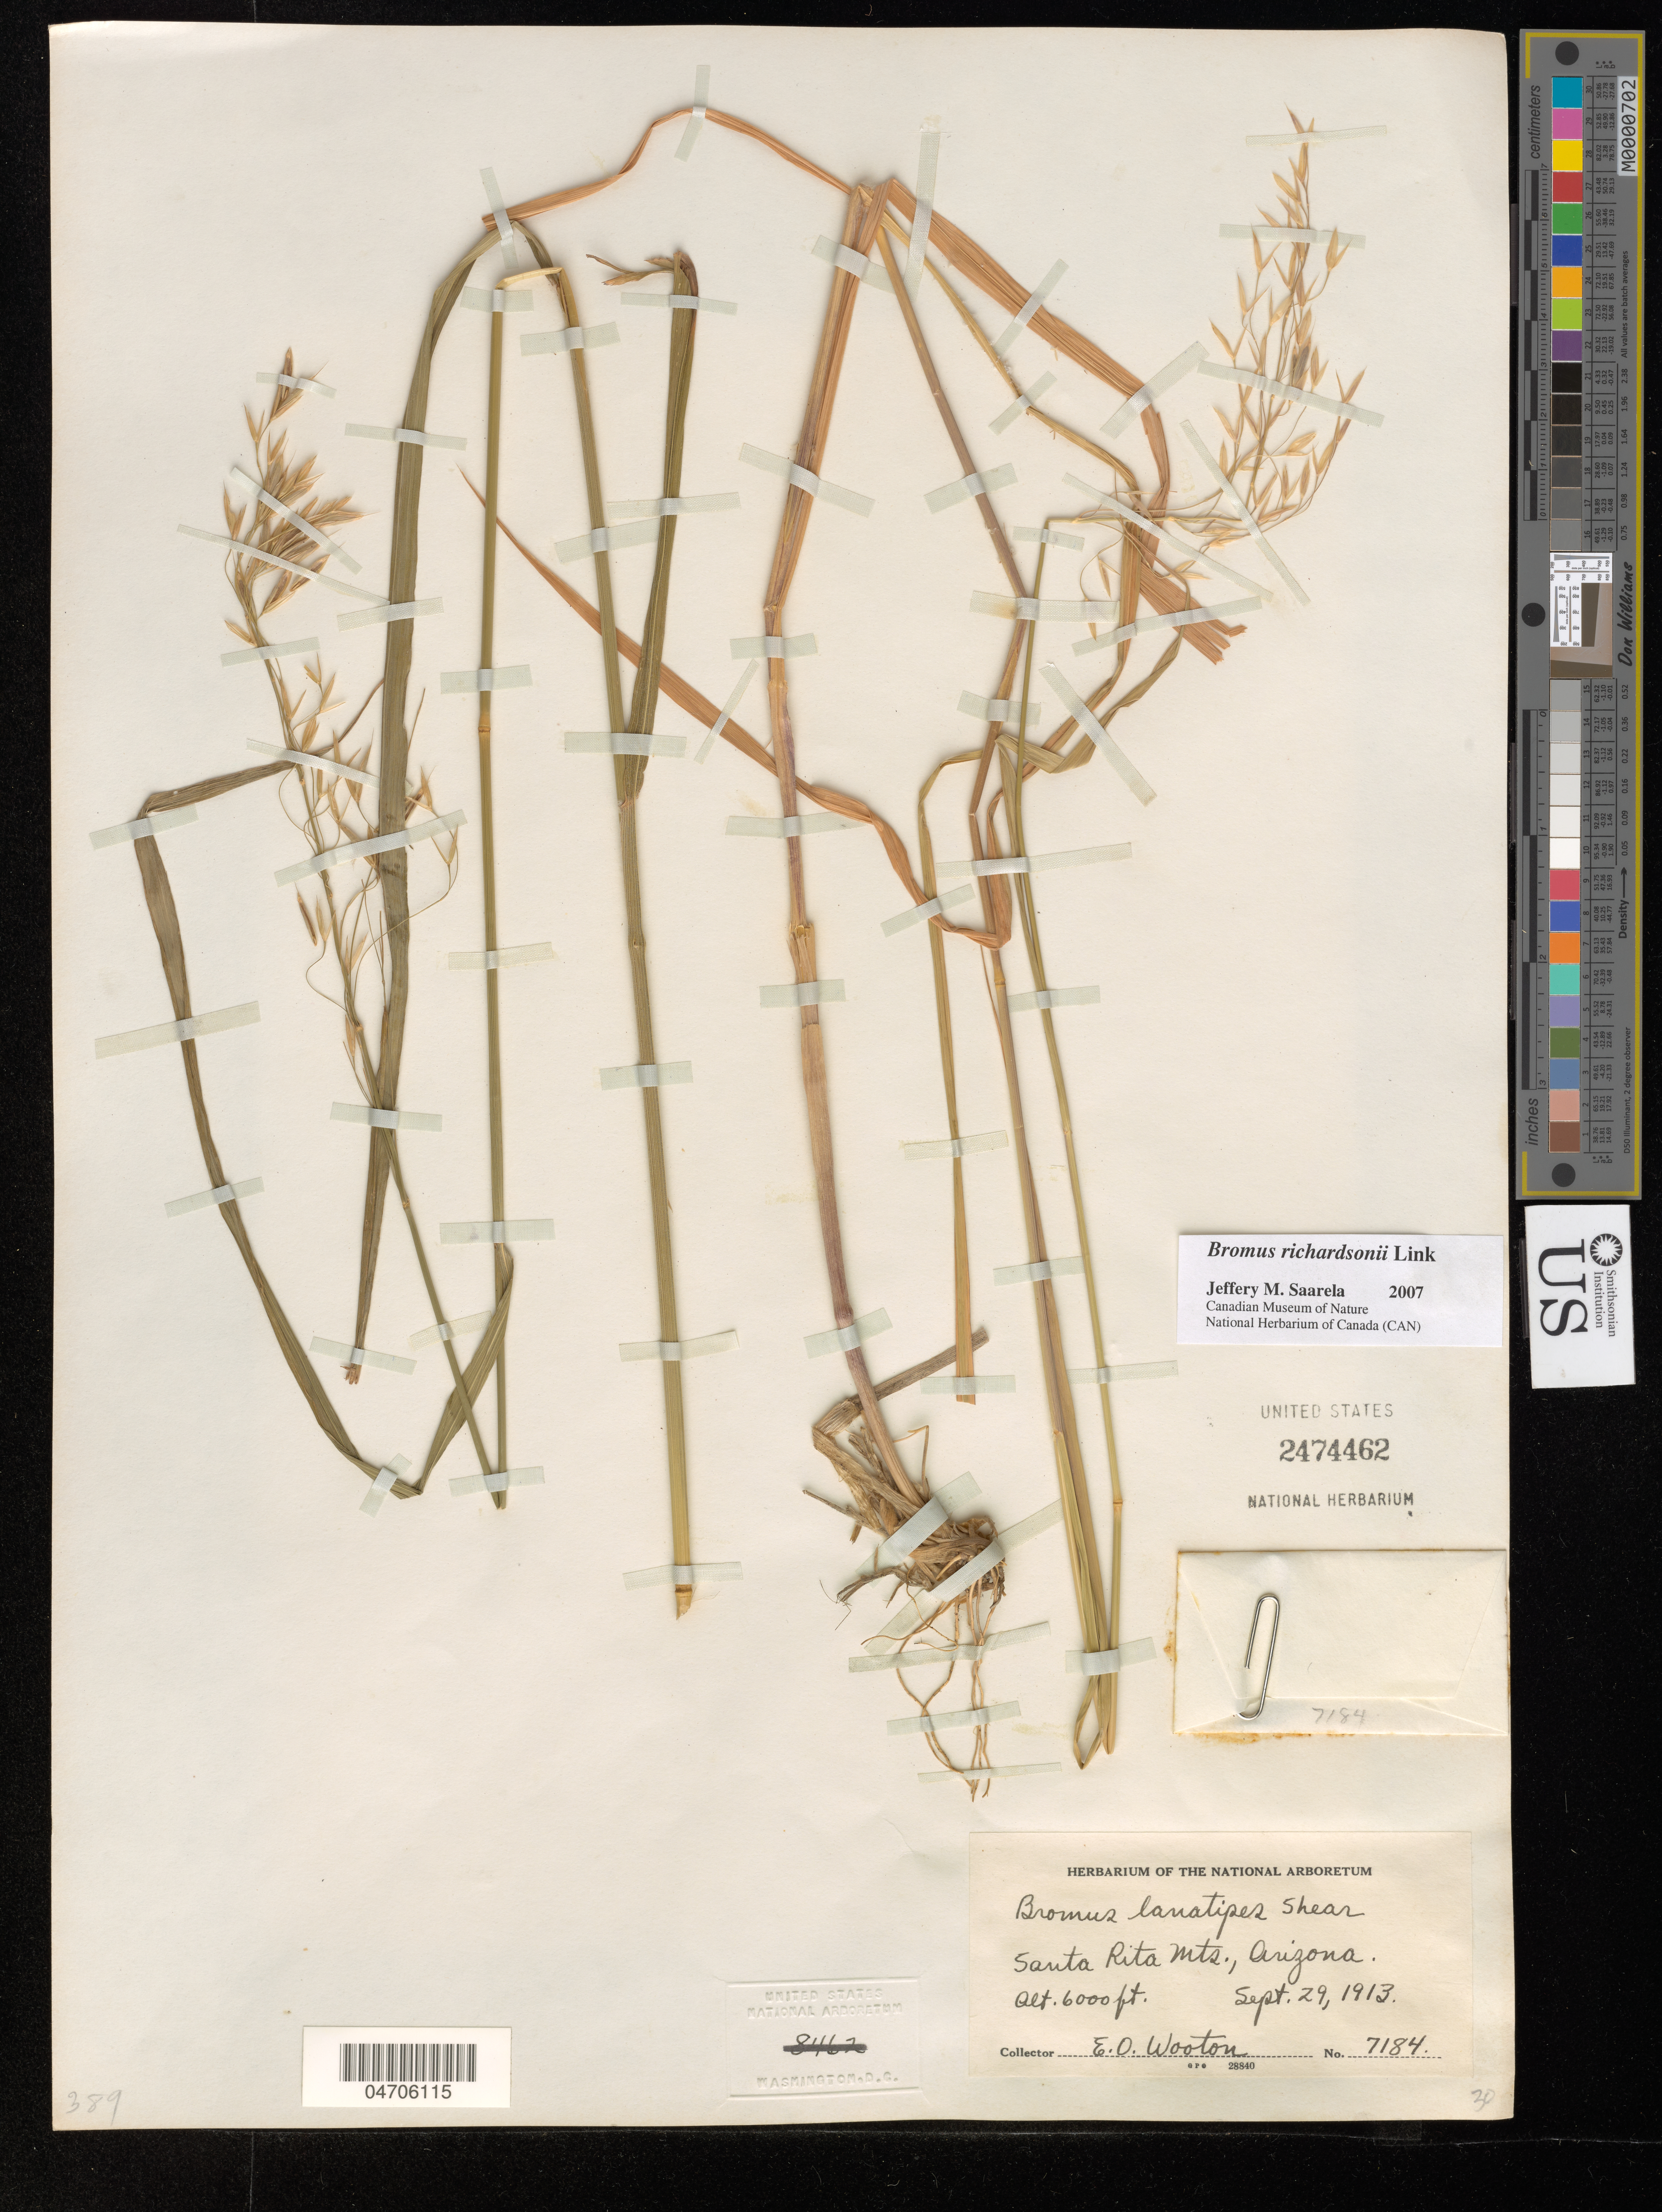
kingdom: Plantae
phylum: Tracheophyta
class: Liliopsida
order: Poales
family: Poaceae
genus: Bromus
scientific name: Bromus richardsonii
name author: Link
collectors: E. O. Wooton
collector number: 7184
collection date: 1913-09-29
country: United States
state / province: Arizona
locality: Santa Rita Mts.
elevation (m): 1829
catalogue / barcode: US 2474462